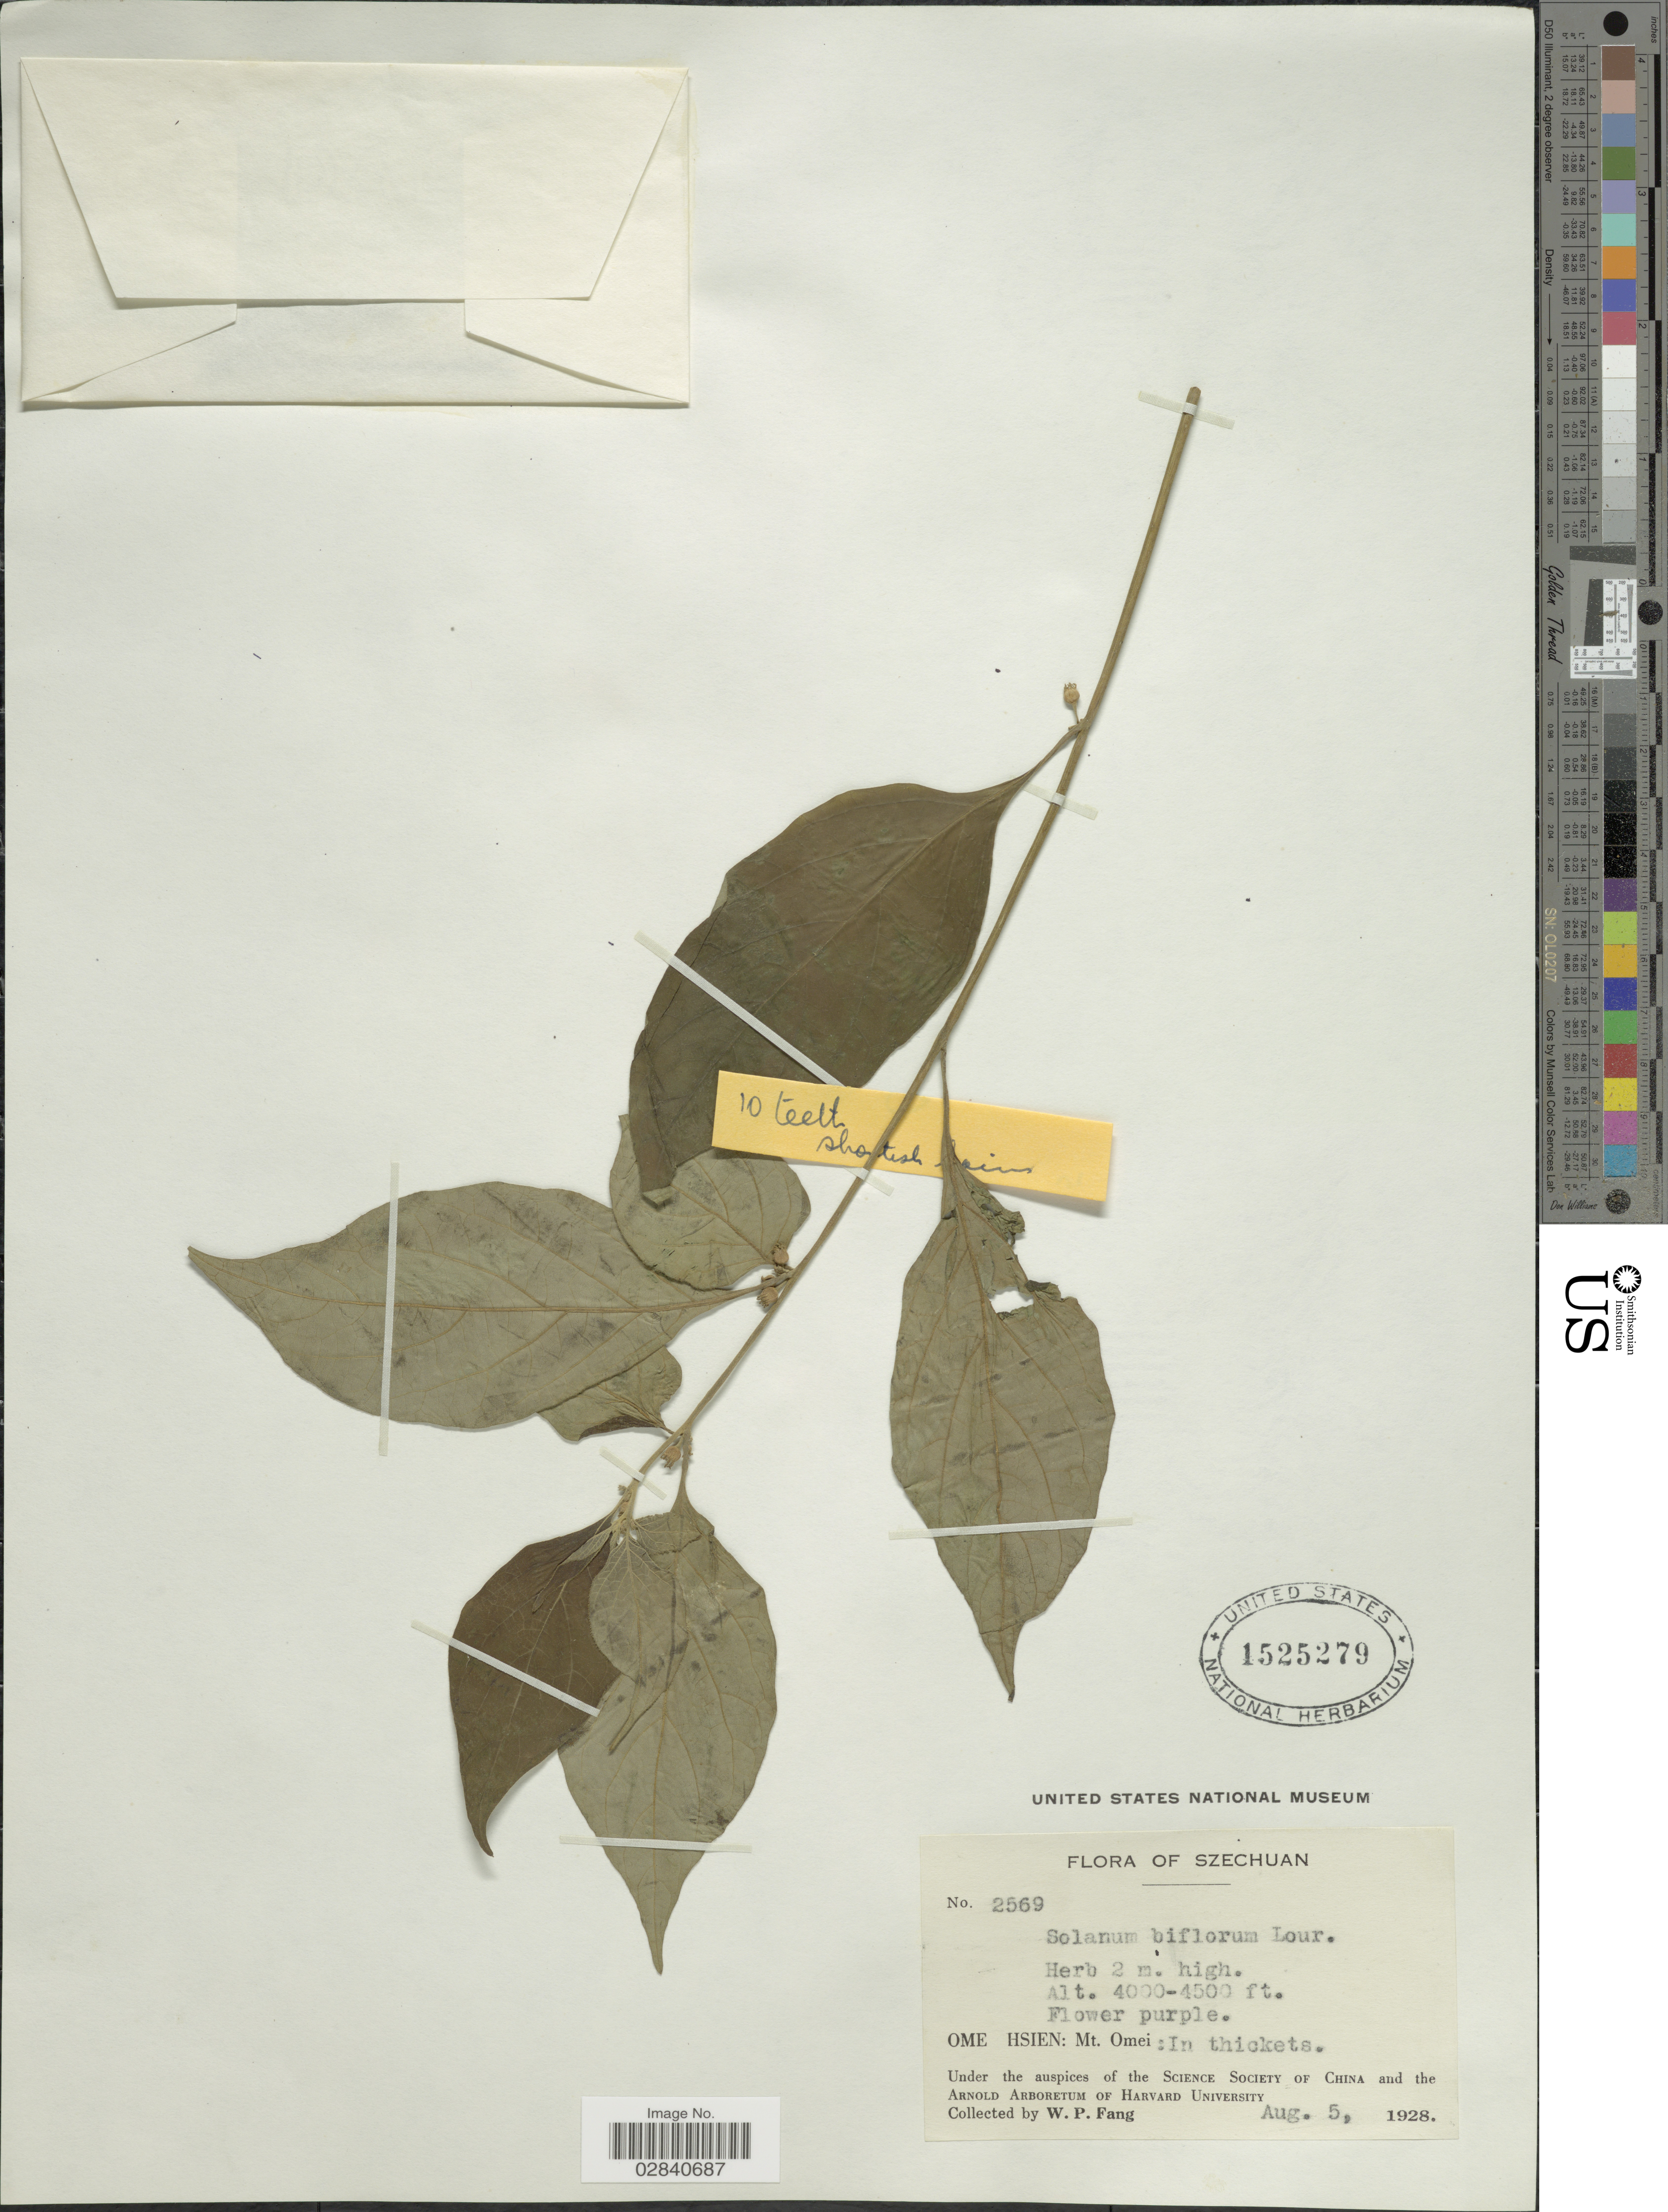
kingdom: Plantae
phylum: Tracheophyta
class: Magnoliopsida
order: Solanales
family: Solanaceae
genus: Lycianthes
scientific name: Lycianthes biflora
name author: (Lour.) Bitter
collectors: W. P. Fang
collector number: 2569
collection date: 1928-08-05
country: China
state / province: Sichuan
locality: Szechuan. Ome Hsien: Mt. Omei: In thickets.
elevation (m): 1219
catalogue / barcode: US 1525279